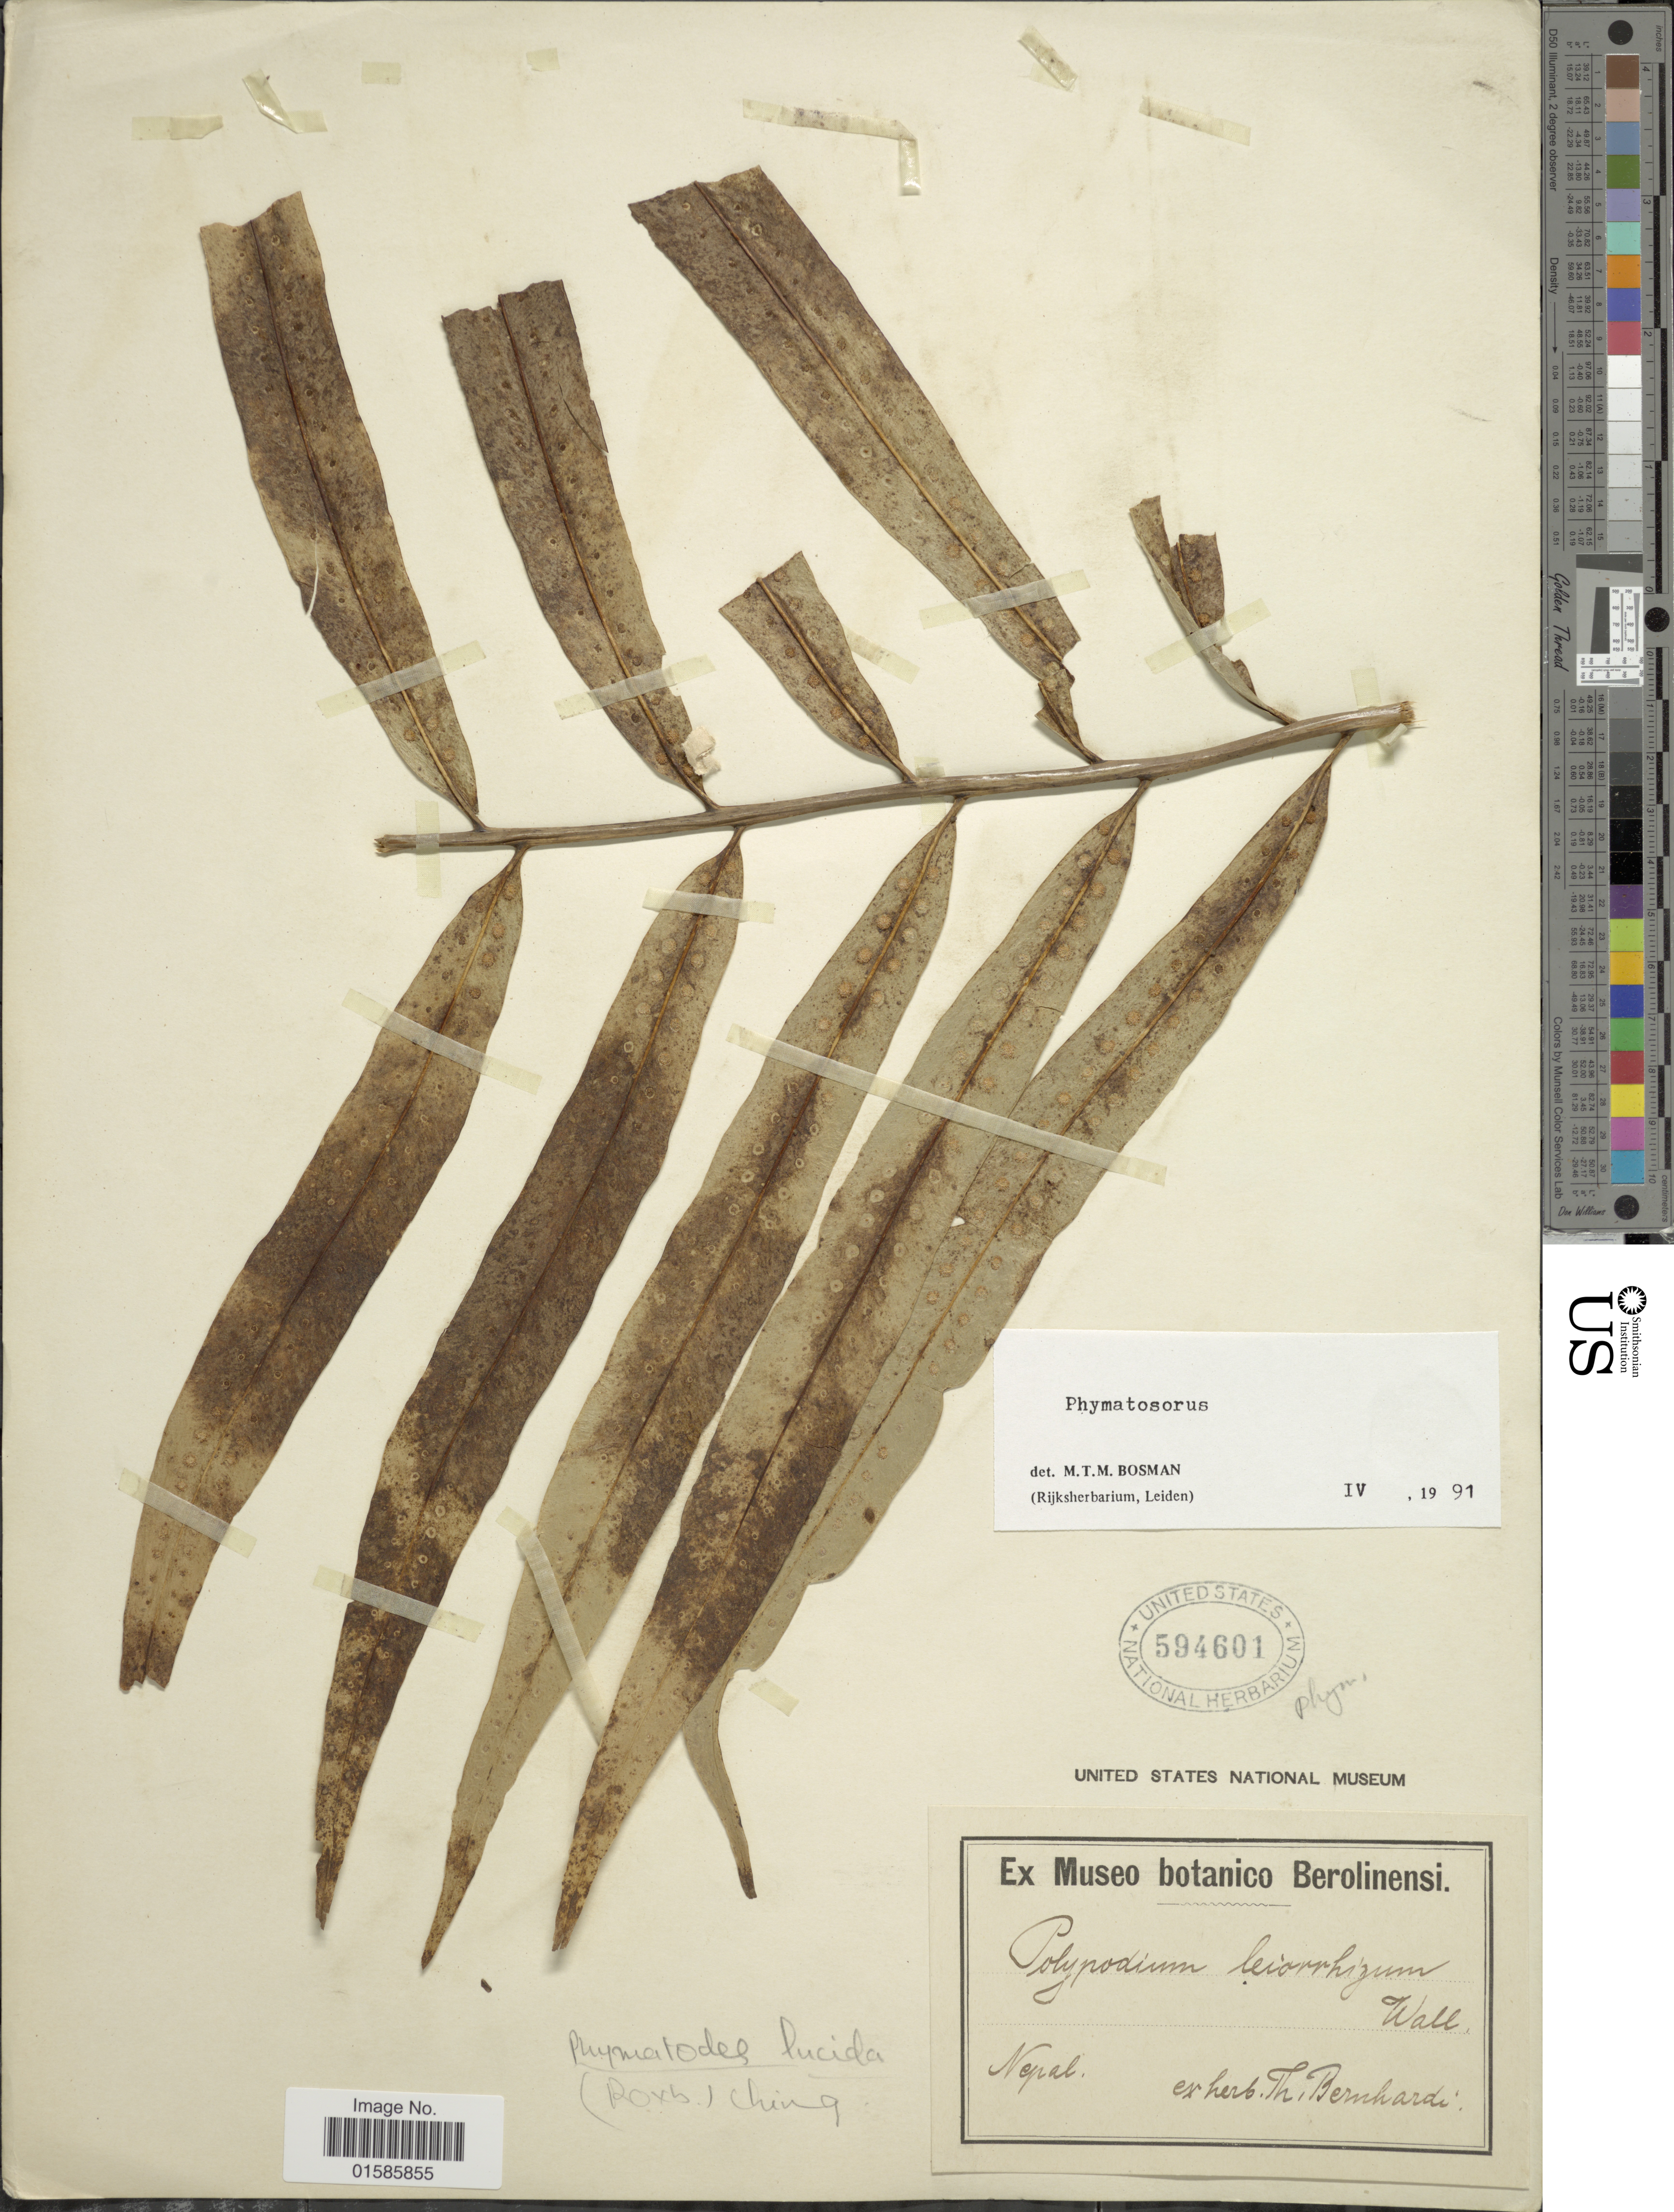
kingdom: Plantae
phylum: Tracheophyta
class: Polypodiopsida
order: Polypodiales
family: Polypodiaceae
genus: Microsorum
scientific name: Microsorum lucidum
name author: (Roxb. ex Griff.) Copel.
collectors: ex herb. Bernhardi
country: Nepal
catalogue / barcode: US 594601